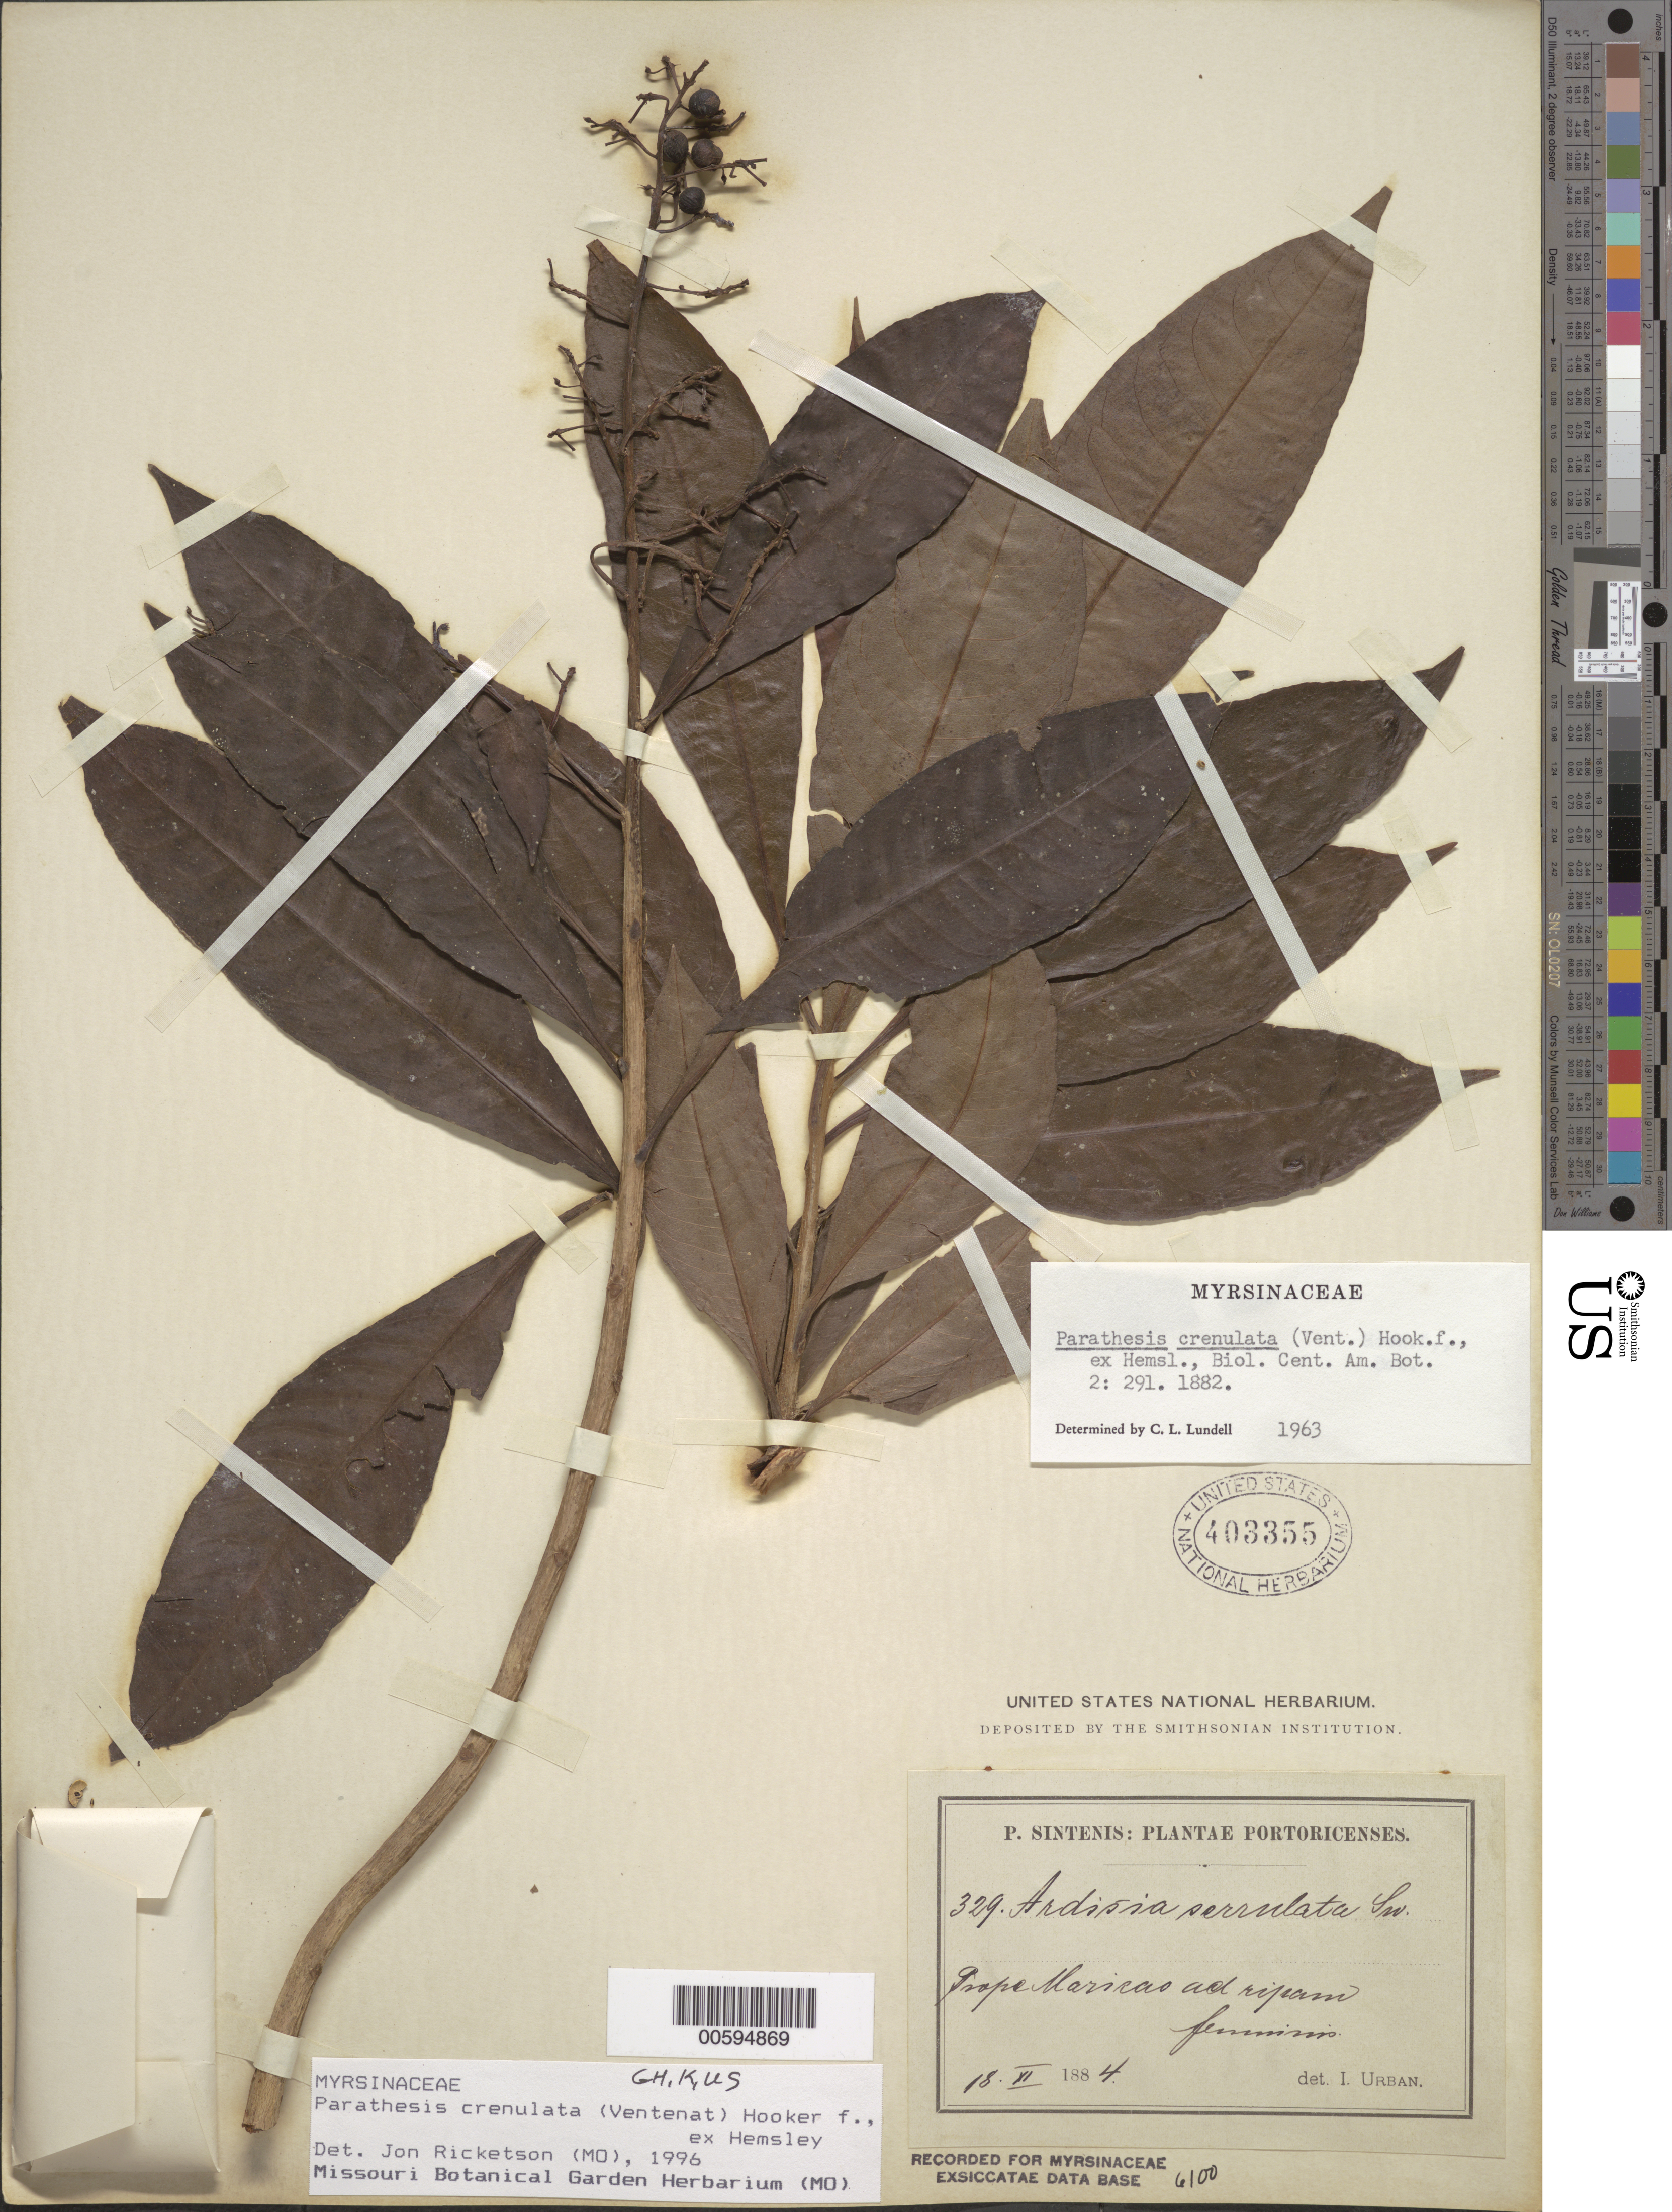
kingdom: Plantae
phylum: Tracheophyta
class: Magnoliopsida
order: Ericales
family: Primulaceae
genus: Parathesis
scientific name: Parathesis crenulata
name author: (Vent.) Hook. f. ex Hemsl.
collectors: P. Sintenis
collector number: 329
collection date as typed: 18 Nov 1884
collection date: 1884-11-18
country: Puerto Rico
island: Greater Antilles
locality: Prope Maricao ad ripam fluminis.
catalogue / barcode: US 403355